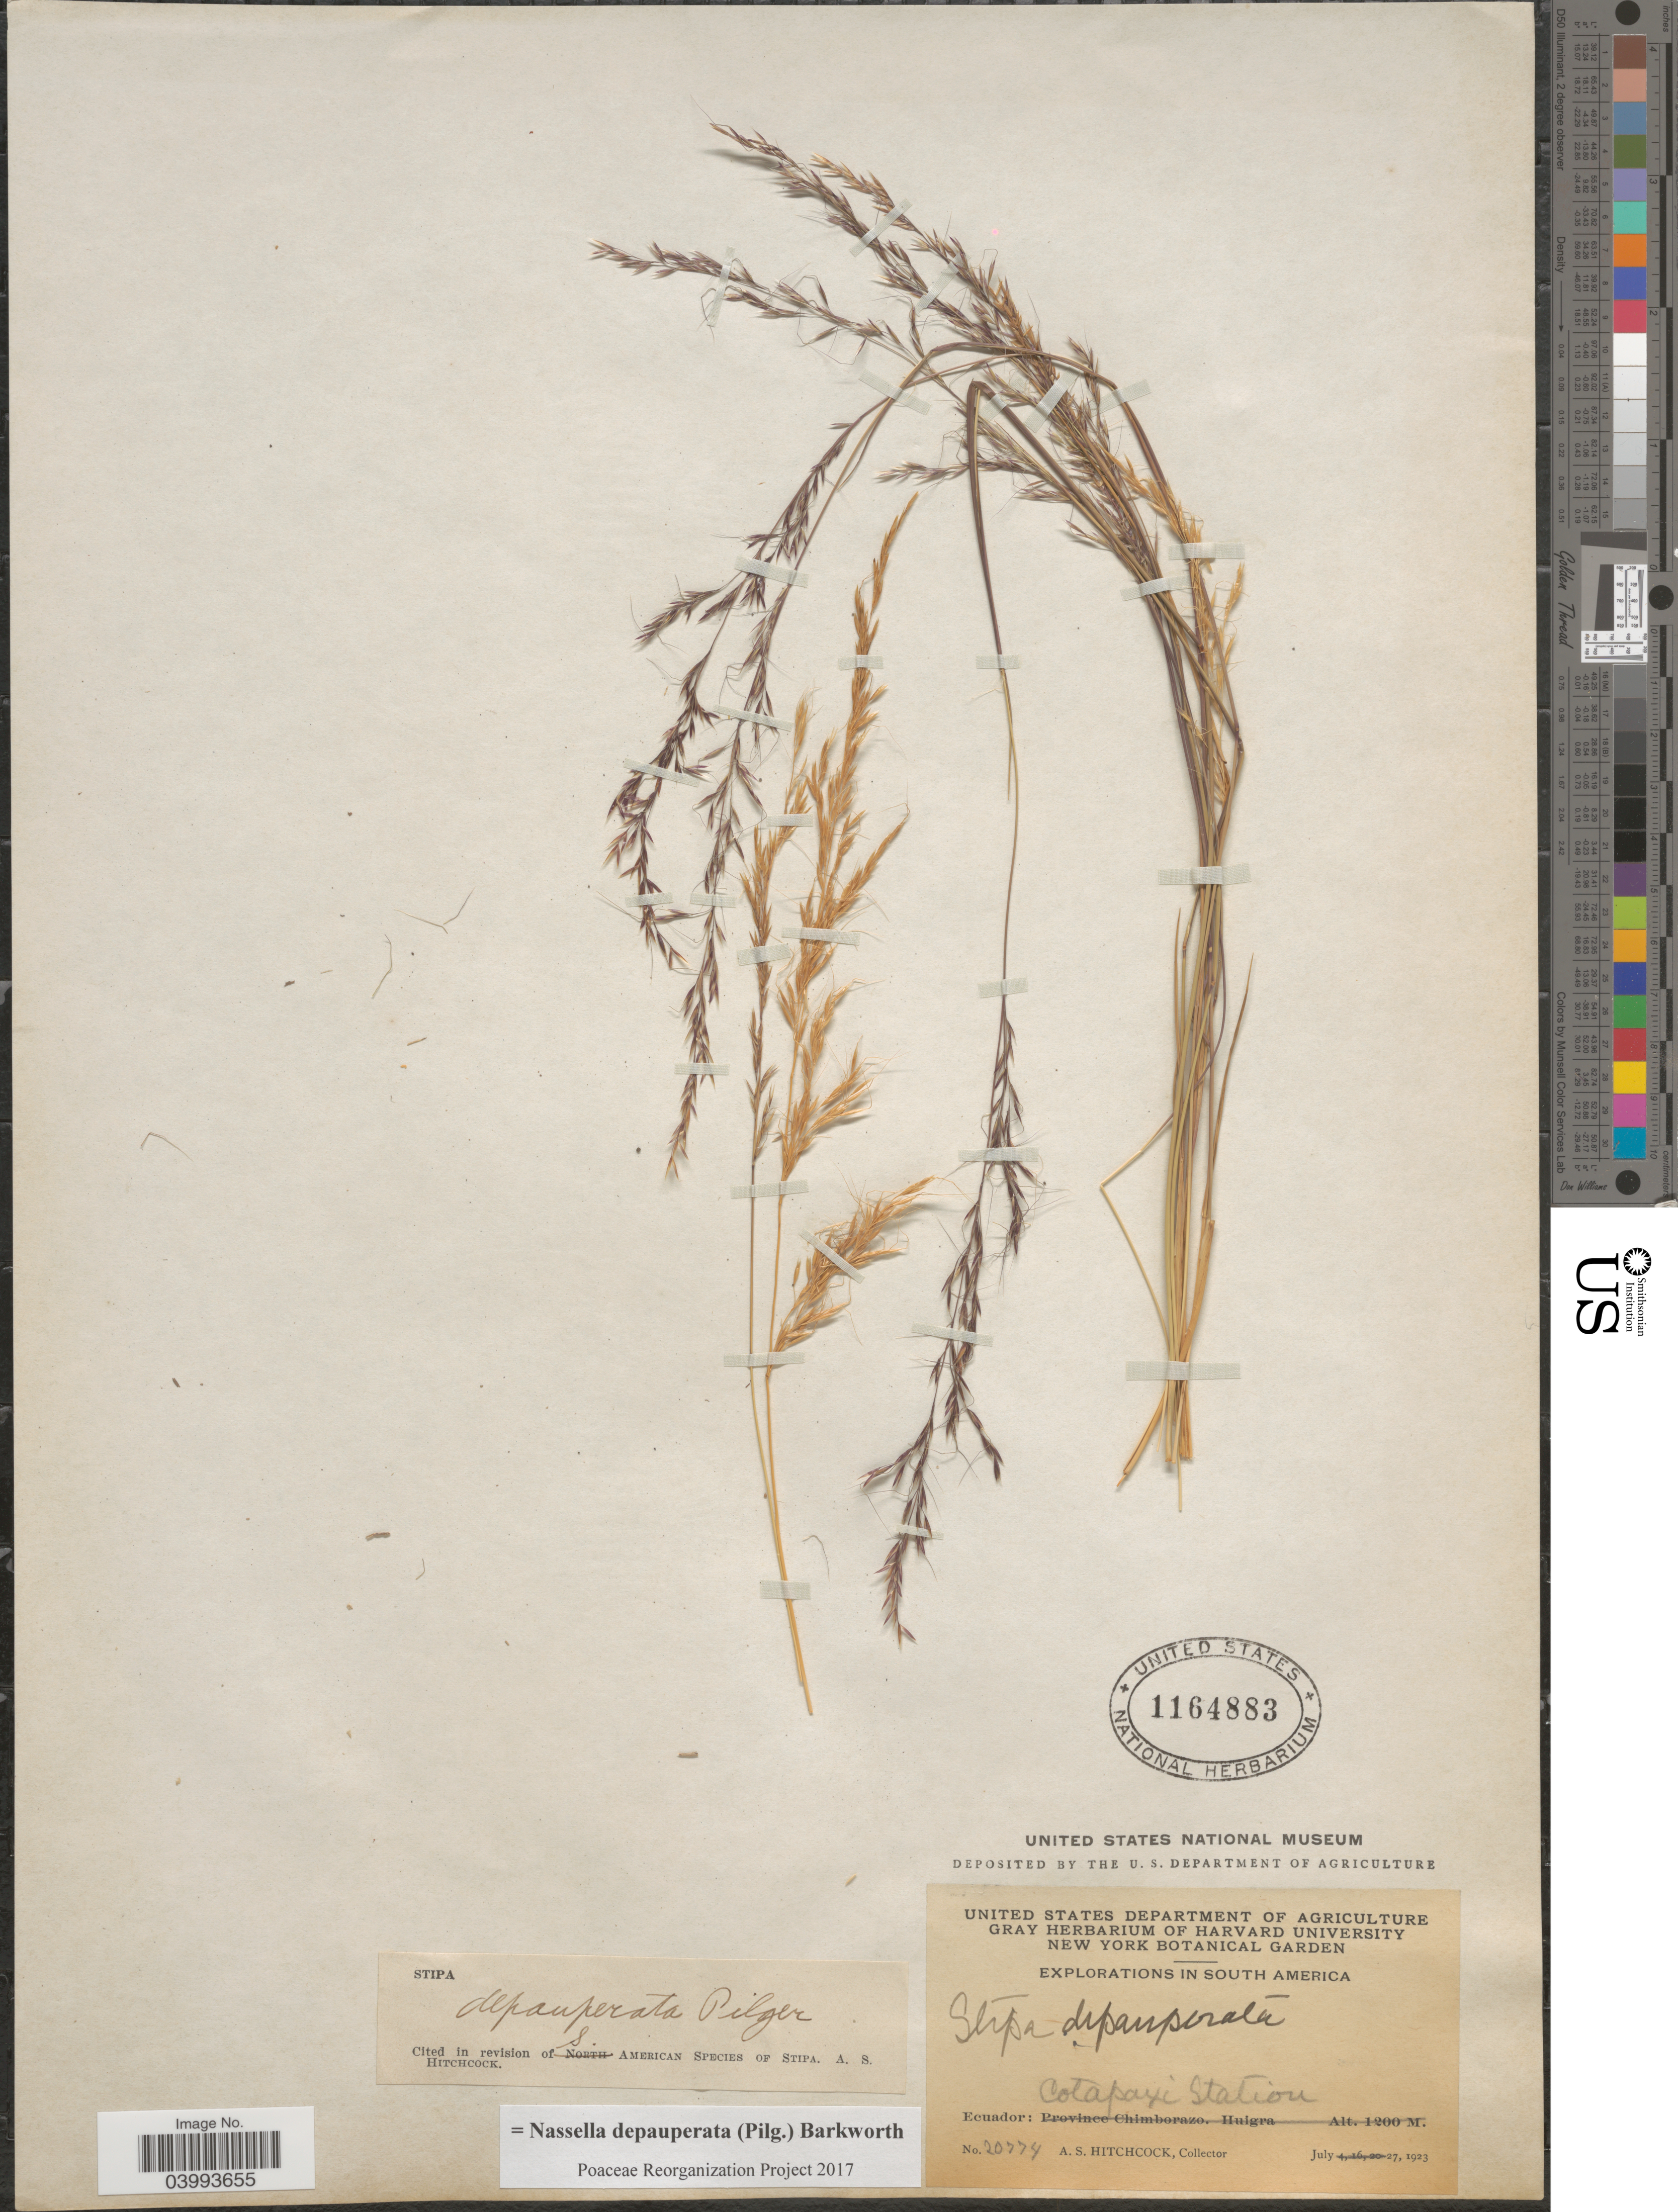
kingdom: Plantae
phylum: Tracheophyta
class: Liliopsida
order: Poales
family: Poaceae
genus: Nassella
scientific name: Nassella depauperata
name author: (Pilg.) Barkworth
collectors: A. S. Hitchcock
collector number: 20774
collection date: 1923-07-27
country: Ecuador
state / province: Cotopaxi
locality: Cotopaxi Station.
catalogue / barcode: US 1164883